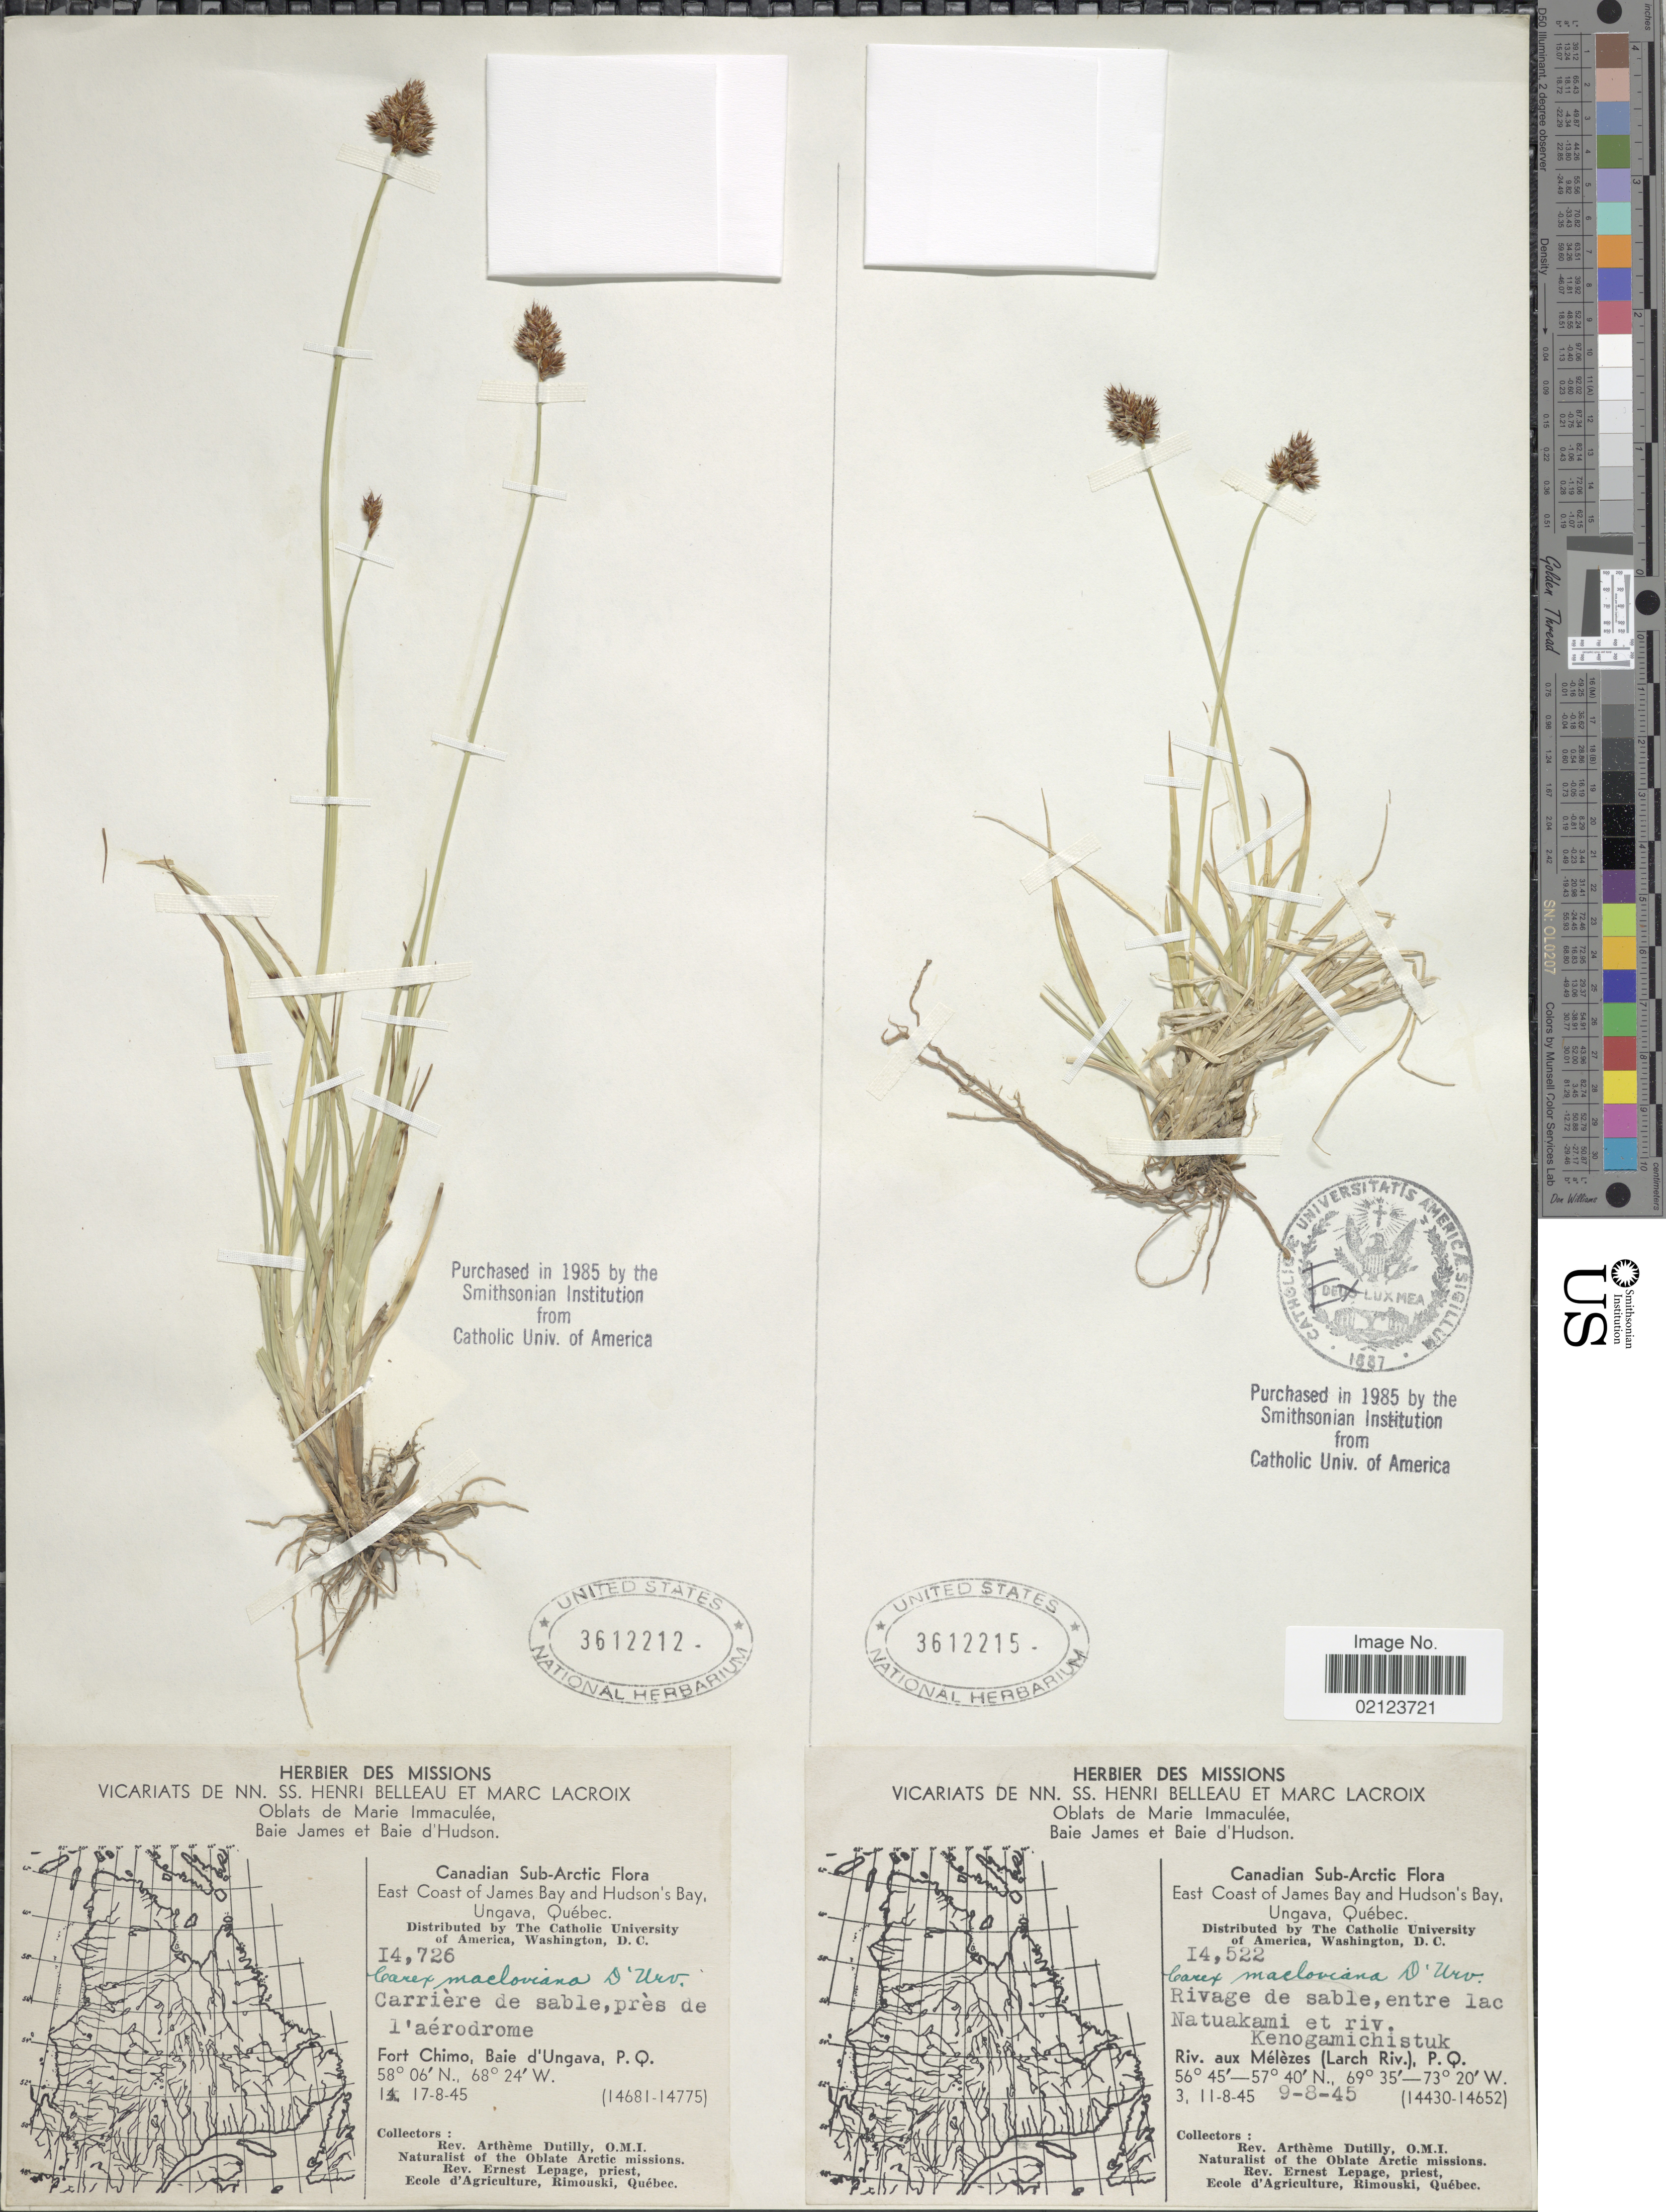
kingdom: Plantae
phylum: Tracheophyta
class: Liliopsida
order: Poales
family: Cyperaceae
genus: Carex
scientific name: Carex macloviana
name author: d'Urv.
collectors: A. Dutilly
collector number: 14522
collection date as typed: Transcribed d/m/y: 9/8/45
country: Canada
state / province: Quebec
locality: Canadian Sub-Arctic. East Coast of James Bay and Hudson's Bay, Ungava, Quebec. Rivage de sable, entre lac Natuakami et riv. Kenogamichistuk. Riv. aux Melezes (Larch Riv.), P.Q.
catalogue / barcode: US 3612215-2